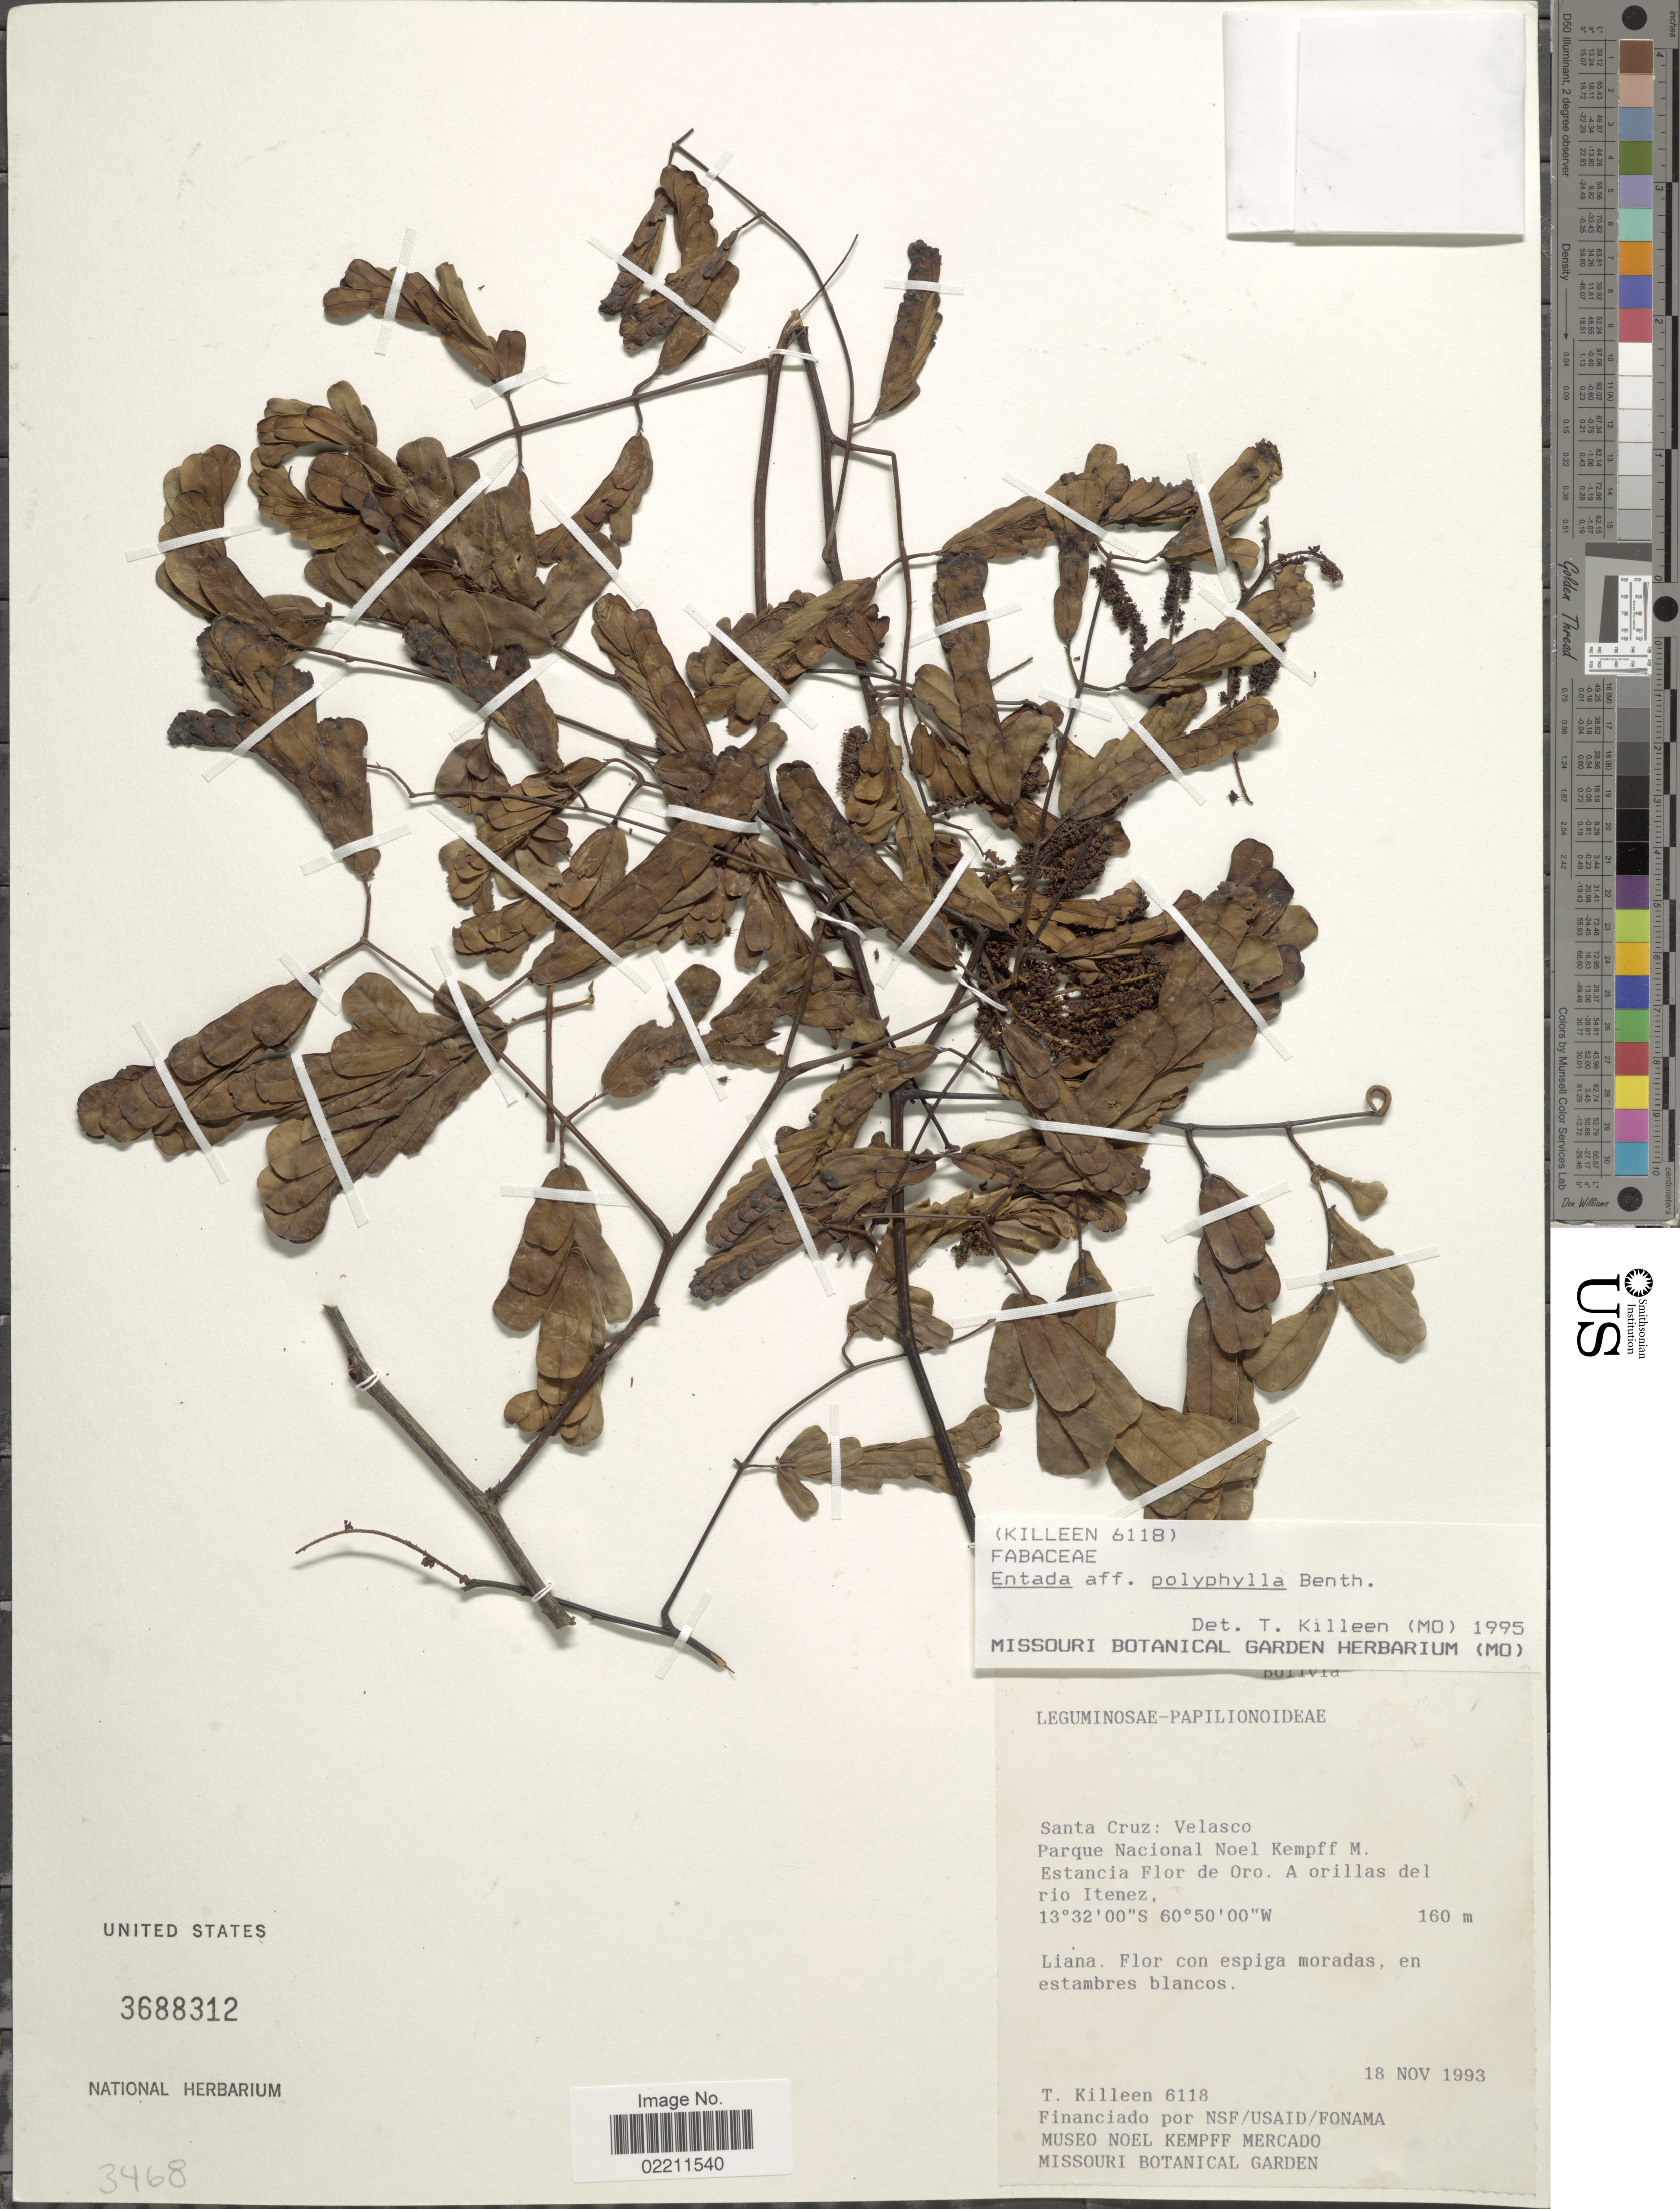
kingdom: Plantae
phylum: Tracheophyta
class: Magnoliopsida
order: Fabales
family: Fabaceae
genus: Entada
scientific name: Entada polystachya var. polyphylla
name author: (Benth.) Barneby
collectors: T. J. Killeen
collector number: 6118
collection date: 1993-11-18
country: Bolivia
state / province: Santa Cruz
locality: Bolivia, Santa Cruz: Velasco, Parque Nacional Noel Kempff M. Estancia Flor de Oro. A Orillas del rio Itenez.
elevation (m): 160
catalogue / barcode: US 3688312